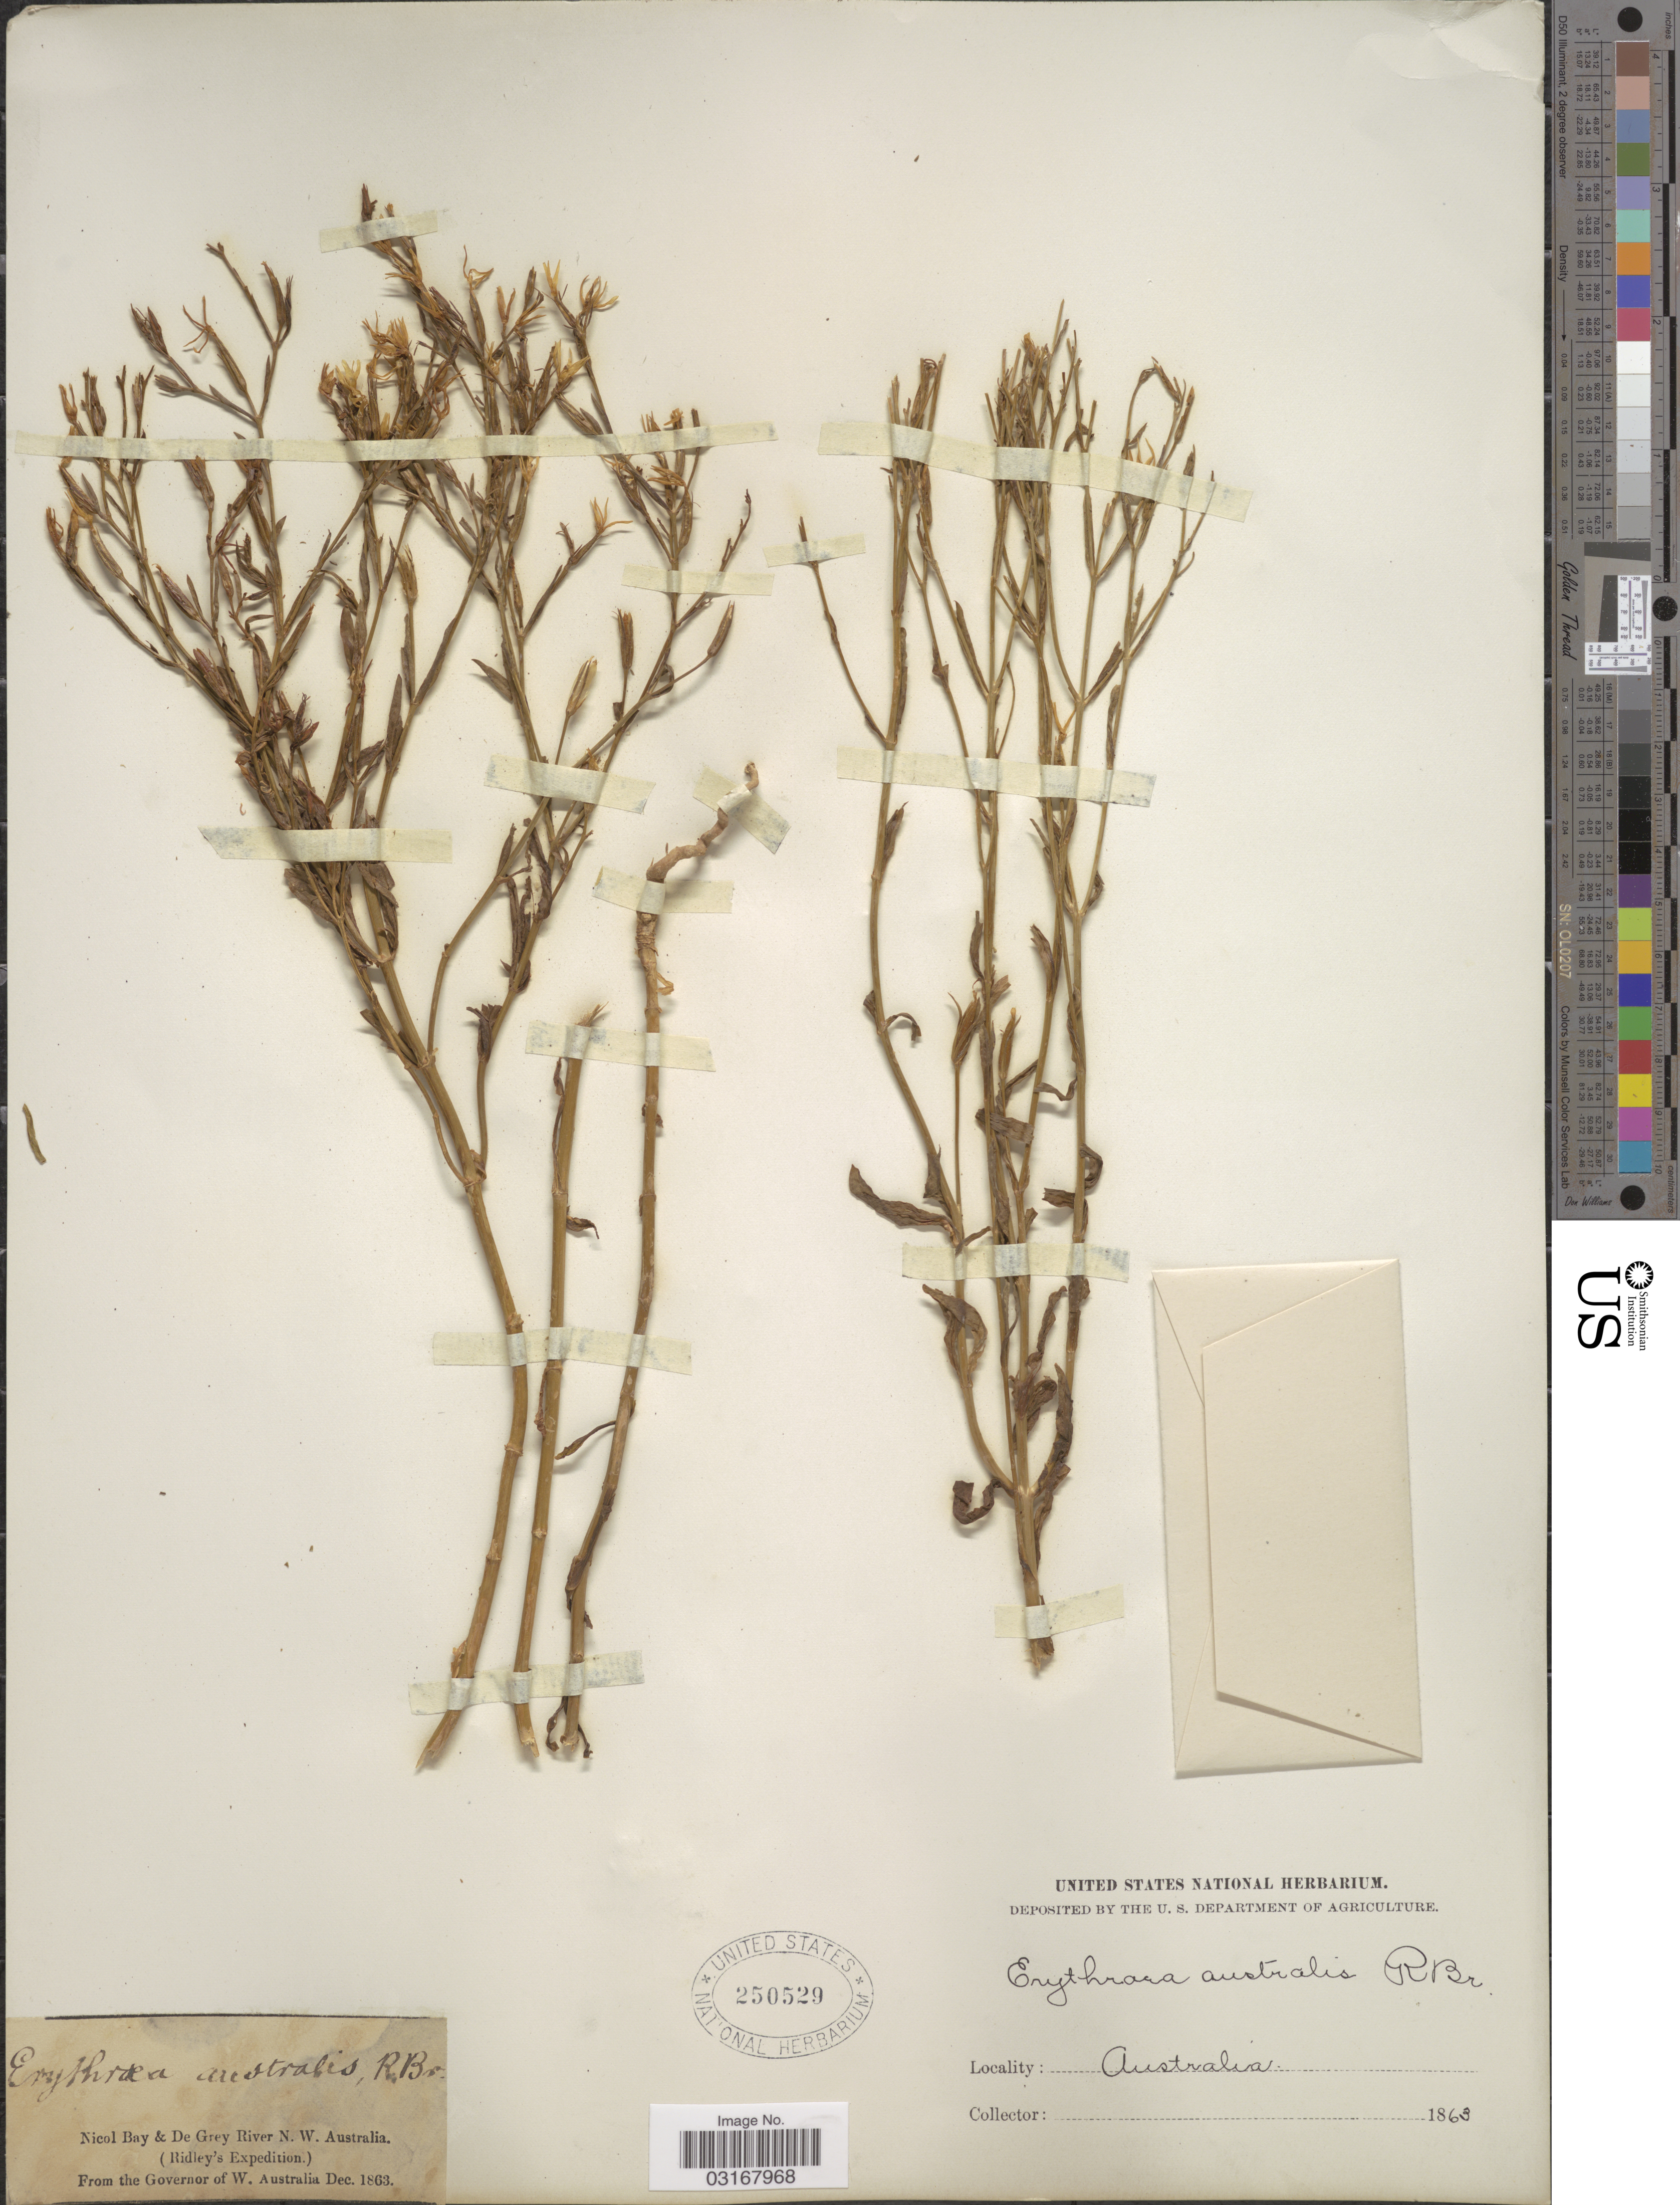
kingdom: Plantae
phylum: Tracheophyta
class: Magnoliopsida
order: Gentianales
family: Gentianaceae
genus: Schenkia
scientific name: Schenkia australis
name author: (R. Br.) G. Mans.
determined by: Strong, Mark T., (BOT), Smithsonian Institution - National Museum of Natural History (UNITED STATES)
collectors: Ridley's Expedition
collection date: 1863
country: Australia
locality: Nicol Bay & De Grey River N.W. Australia.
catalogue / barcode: US 250529